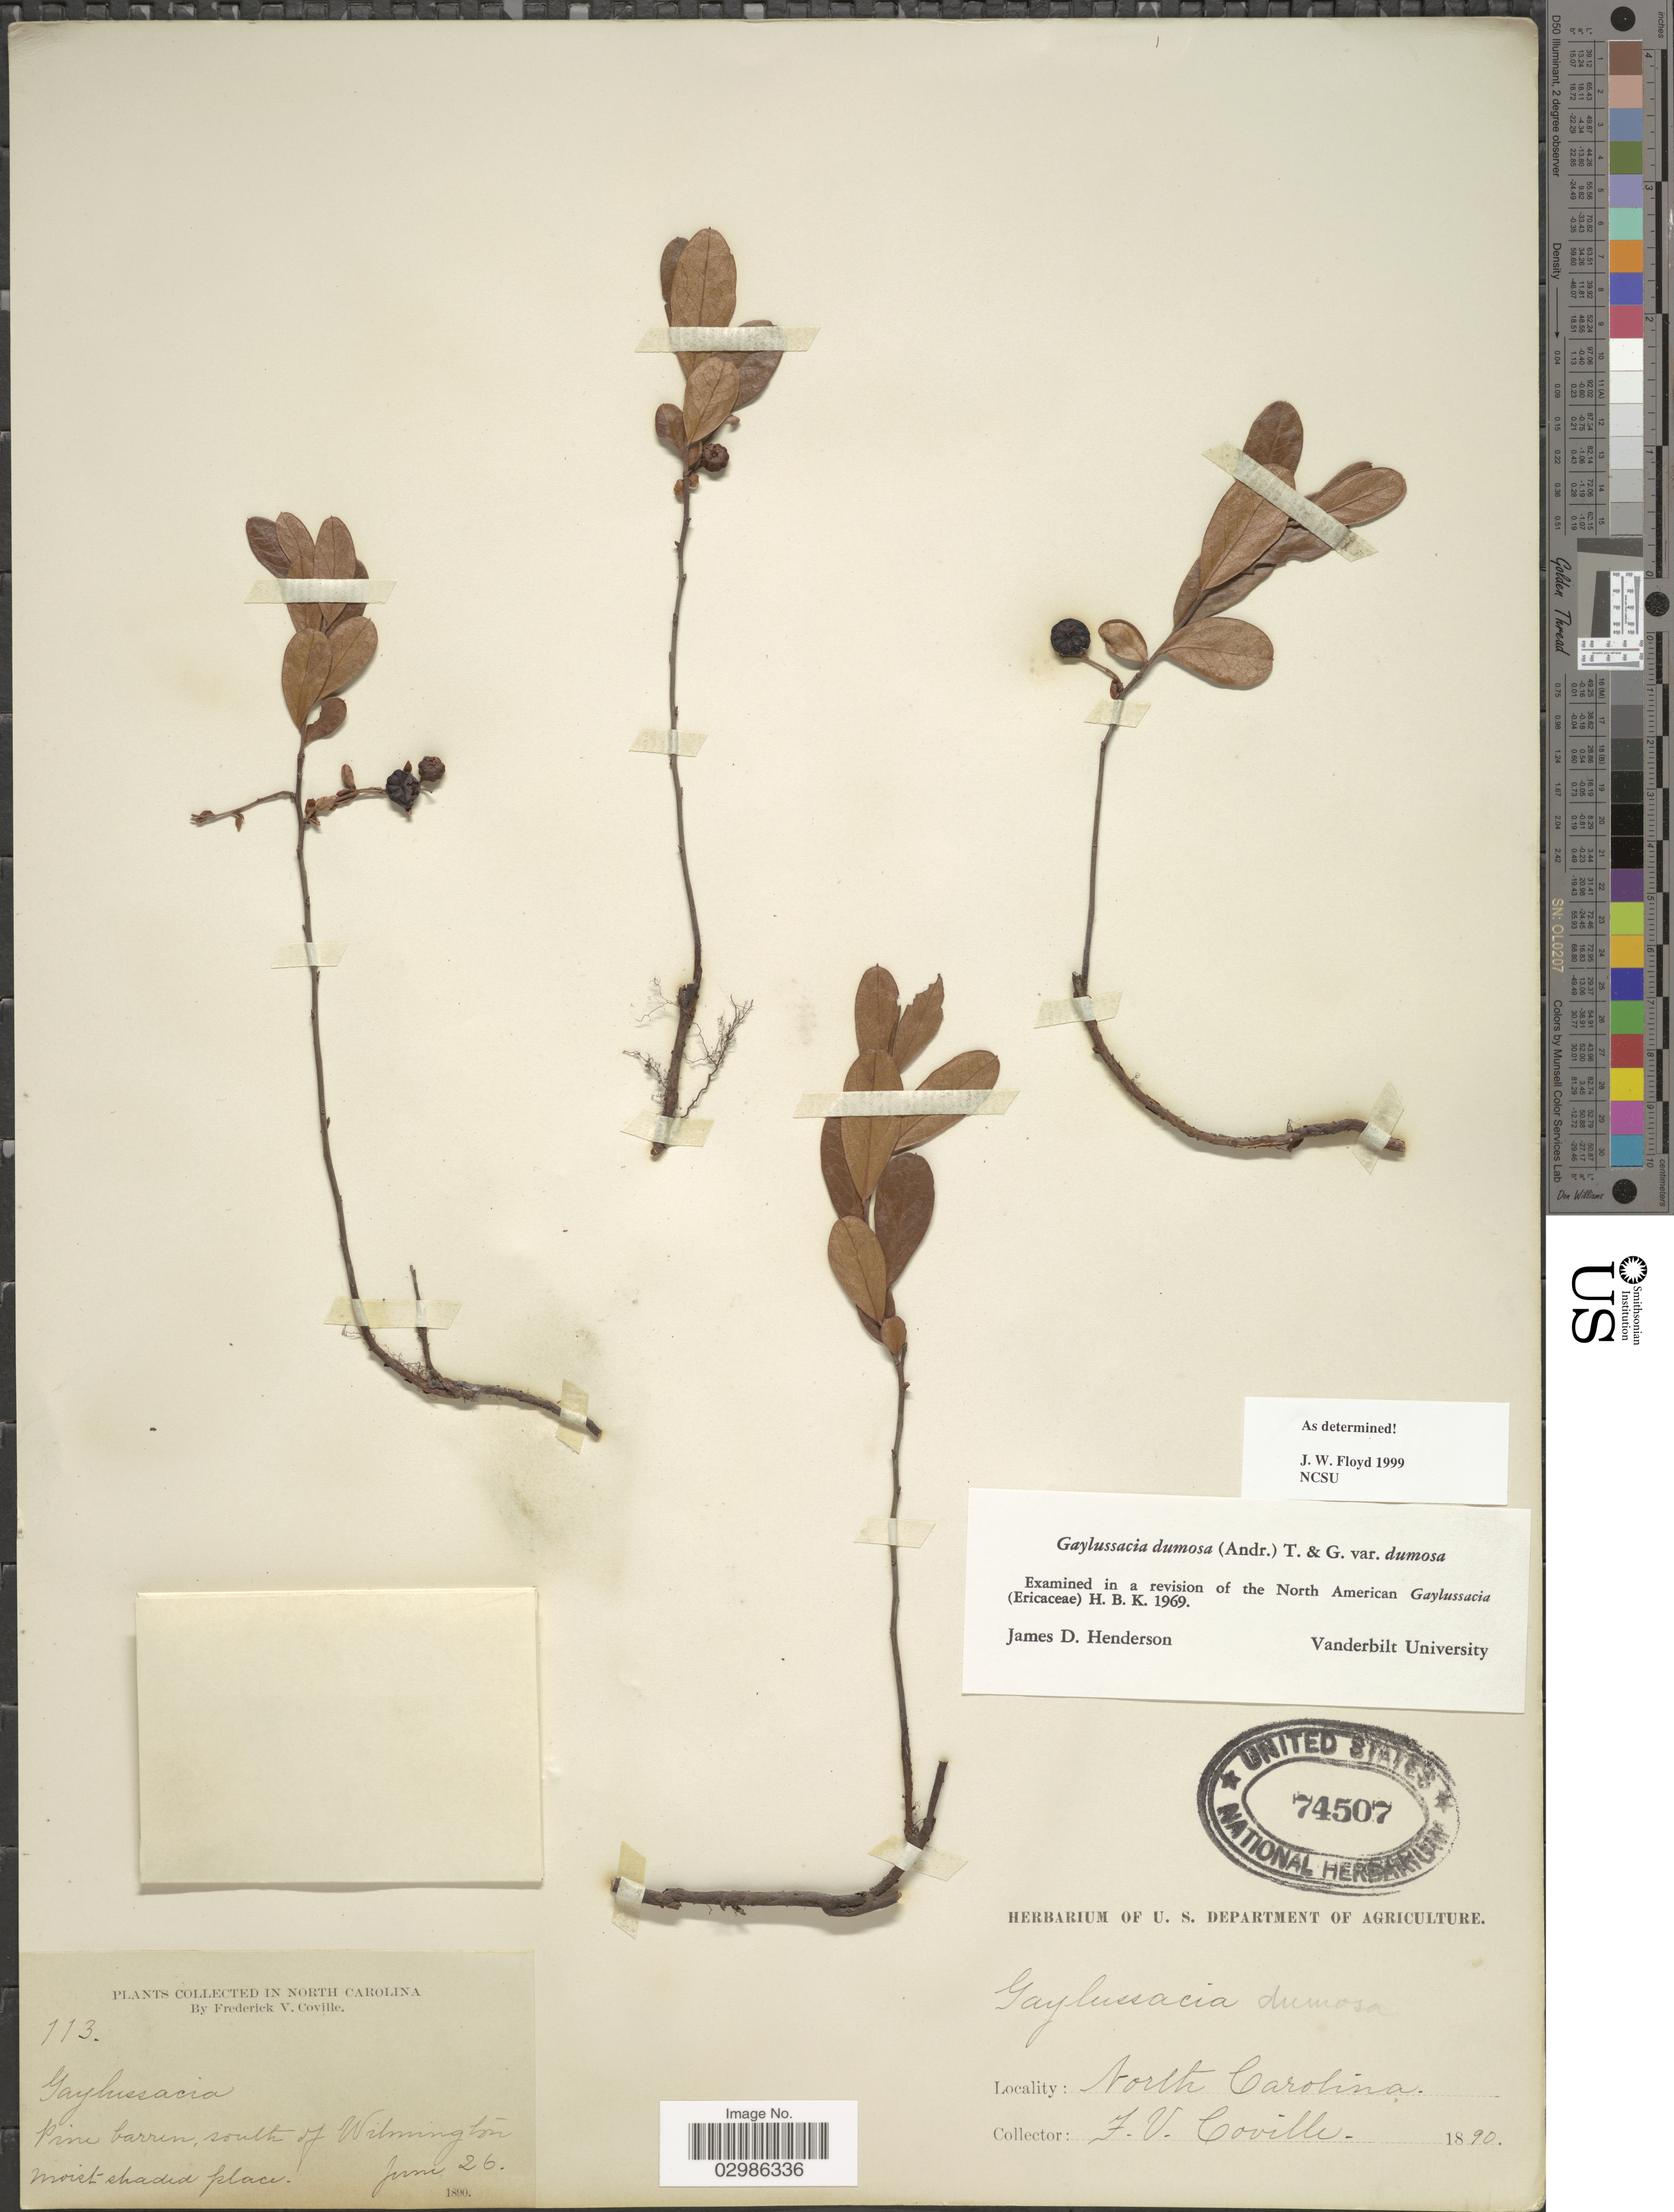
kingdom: Plantae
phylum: Tracheophyta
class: Magnoliopsida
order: Ericales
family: Ericaceae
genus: Gaylussacia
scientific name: Gaylussacia dumosa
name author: (Andrews) Torr. & A. Gray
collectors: F. V. Coville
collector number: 113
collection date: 1890-06-26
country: United States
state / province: North Carolina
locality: South of Wilmington.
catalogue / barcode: US 74507